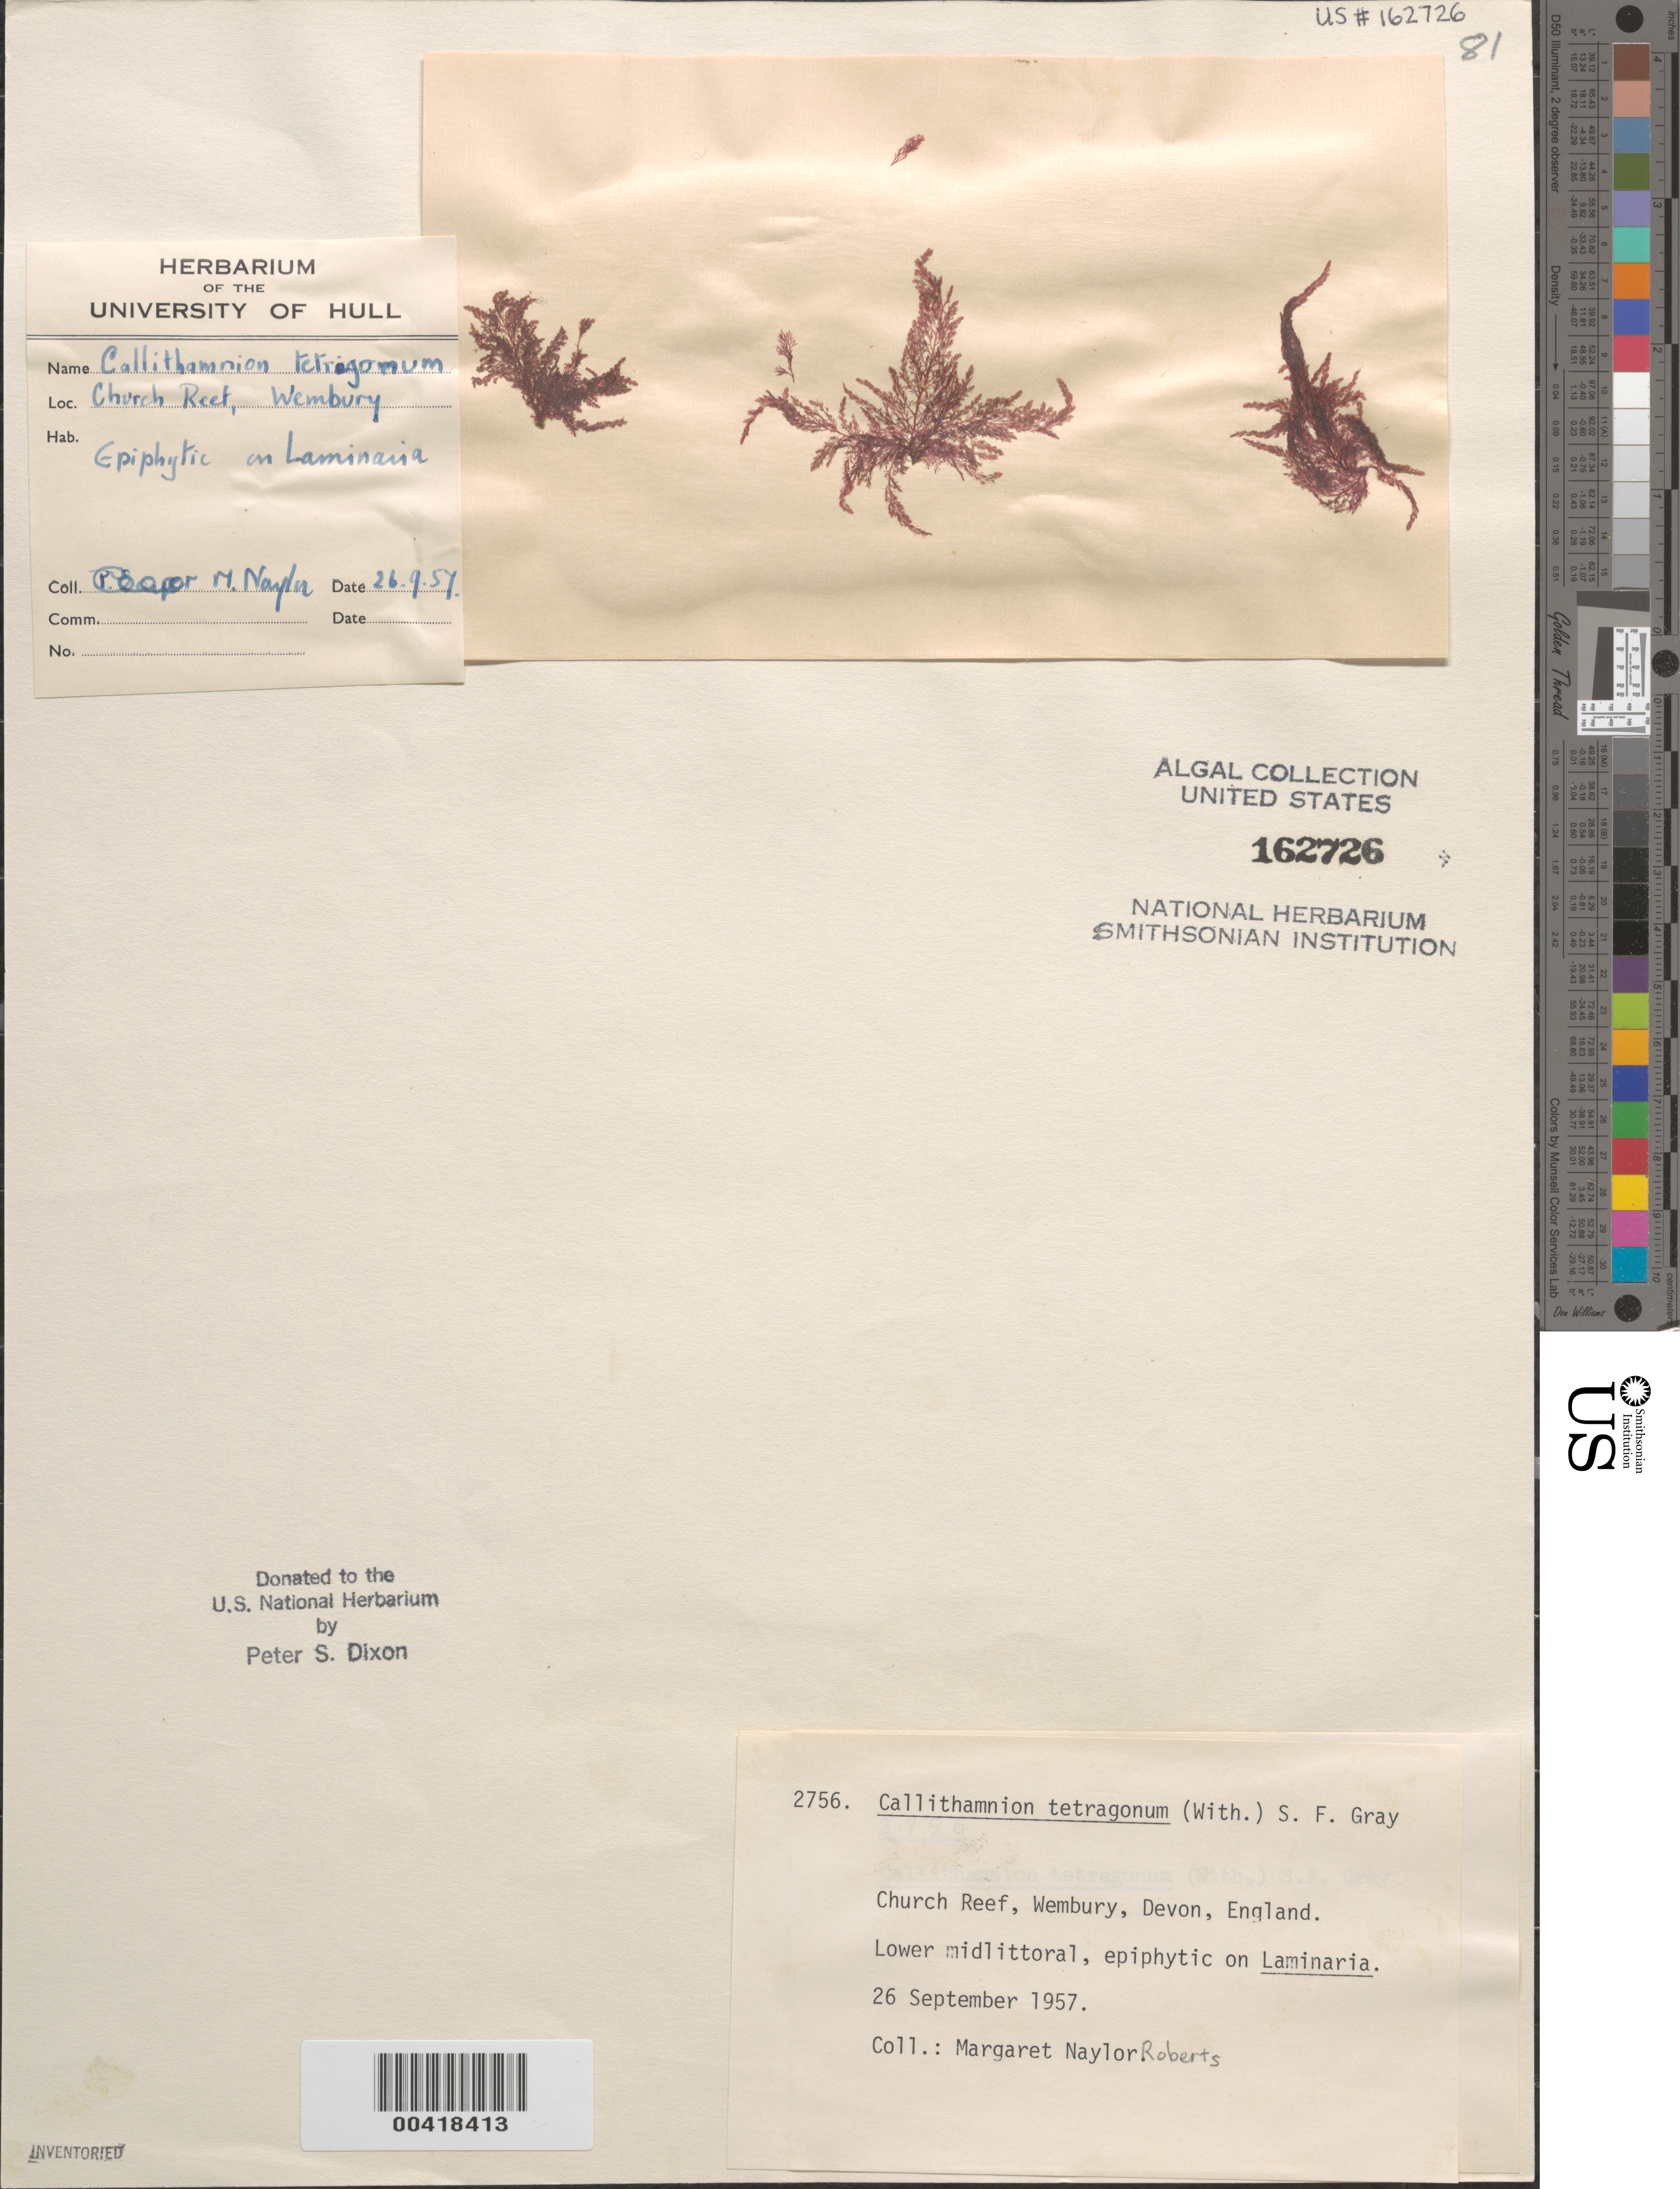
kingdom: Plantae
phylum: Rhodophyta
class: Florideophyceae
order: Ceramiales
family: Callithamniaceae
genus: Callithamnion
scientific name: Callithamnion tetragonum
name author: (With.) S.F. Gray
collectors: M. Roberts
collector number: PSD 2756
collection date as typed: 26 Sep 1957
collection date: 1957-09-26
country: United Kingdom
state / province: England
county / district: Devon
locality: Church Reef, Wembury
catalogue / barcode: US 162726